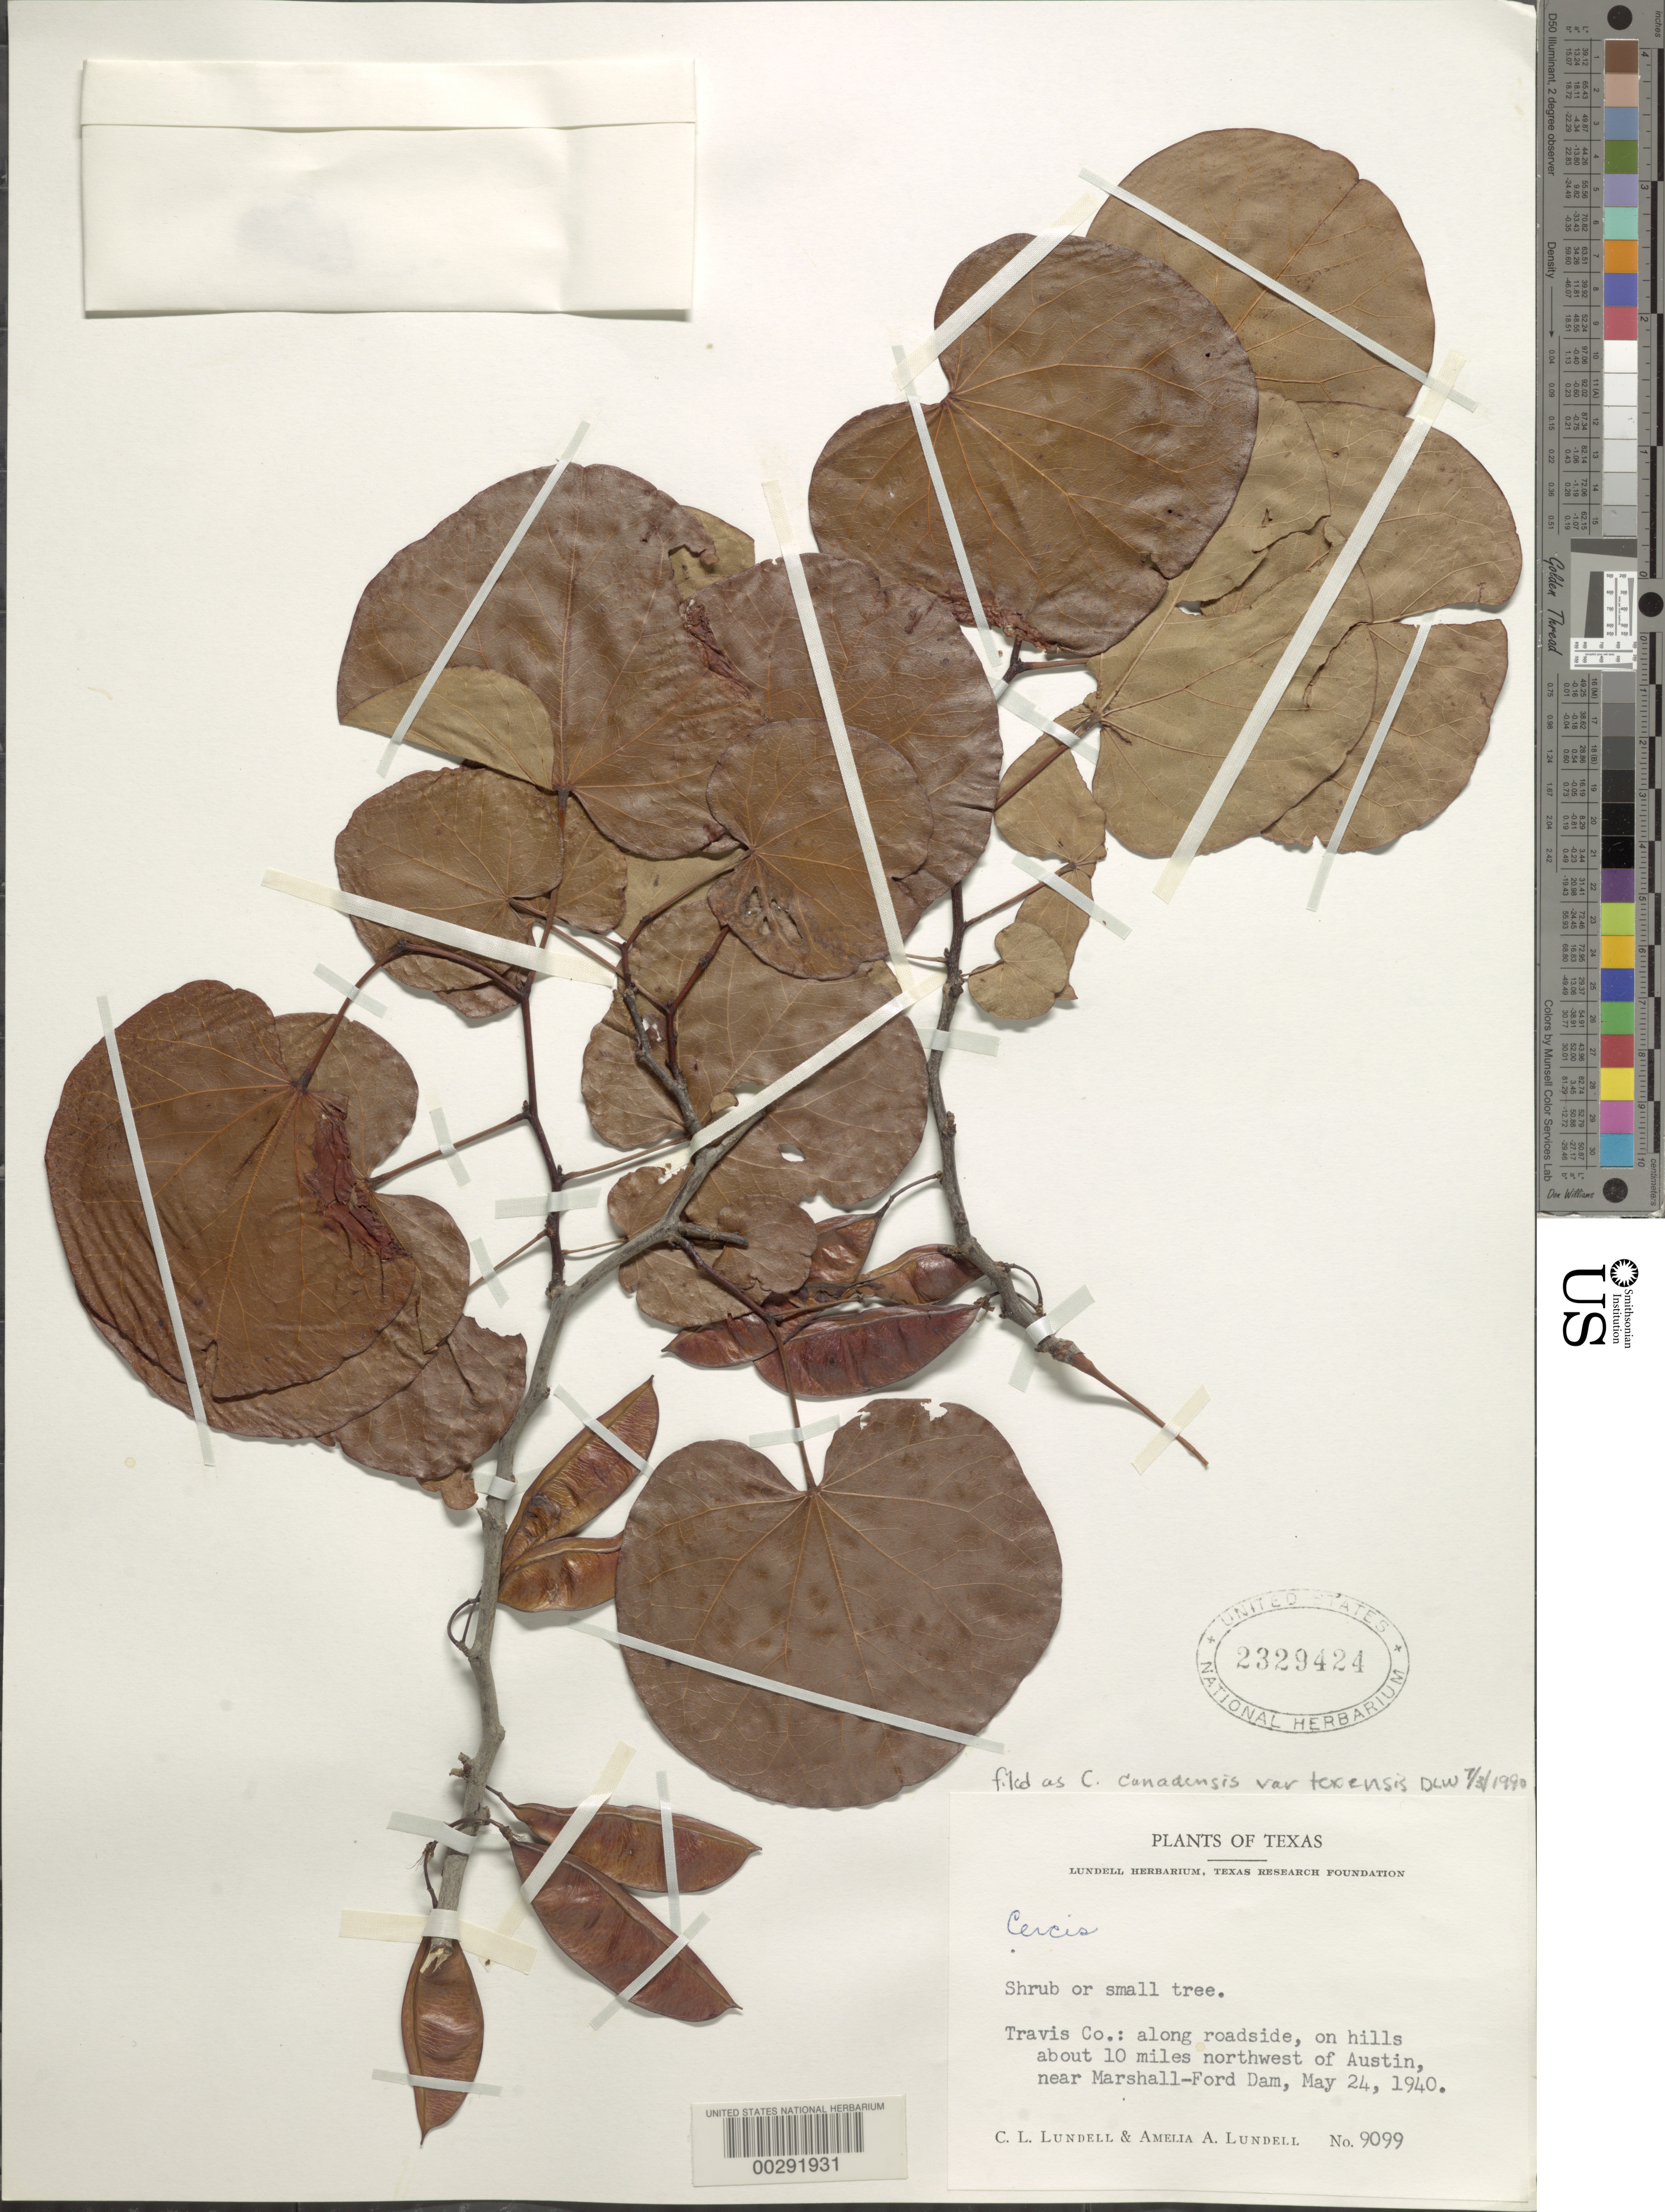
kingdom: Plantae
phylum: Tracheophyta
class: Magnoliopsida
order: Fabales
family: Fabaceae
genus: Cercis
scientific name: Cercis reniformis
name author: A. Gray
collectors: C. L. Lundell & A. A. Lundell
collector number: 9099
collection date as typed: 24 May 1940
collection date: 1940-05-24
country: United States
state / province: Texas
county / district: Travis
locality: About 10 miles nw of austin, near marshall-ford dam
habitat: Along roadside, on hills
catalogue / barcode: US 2329424